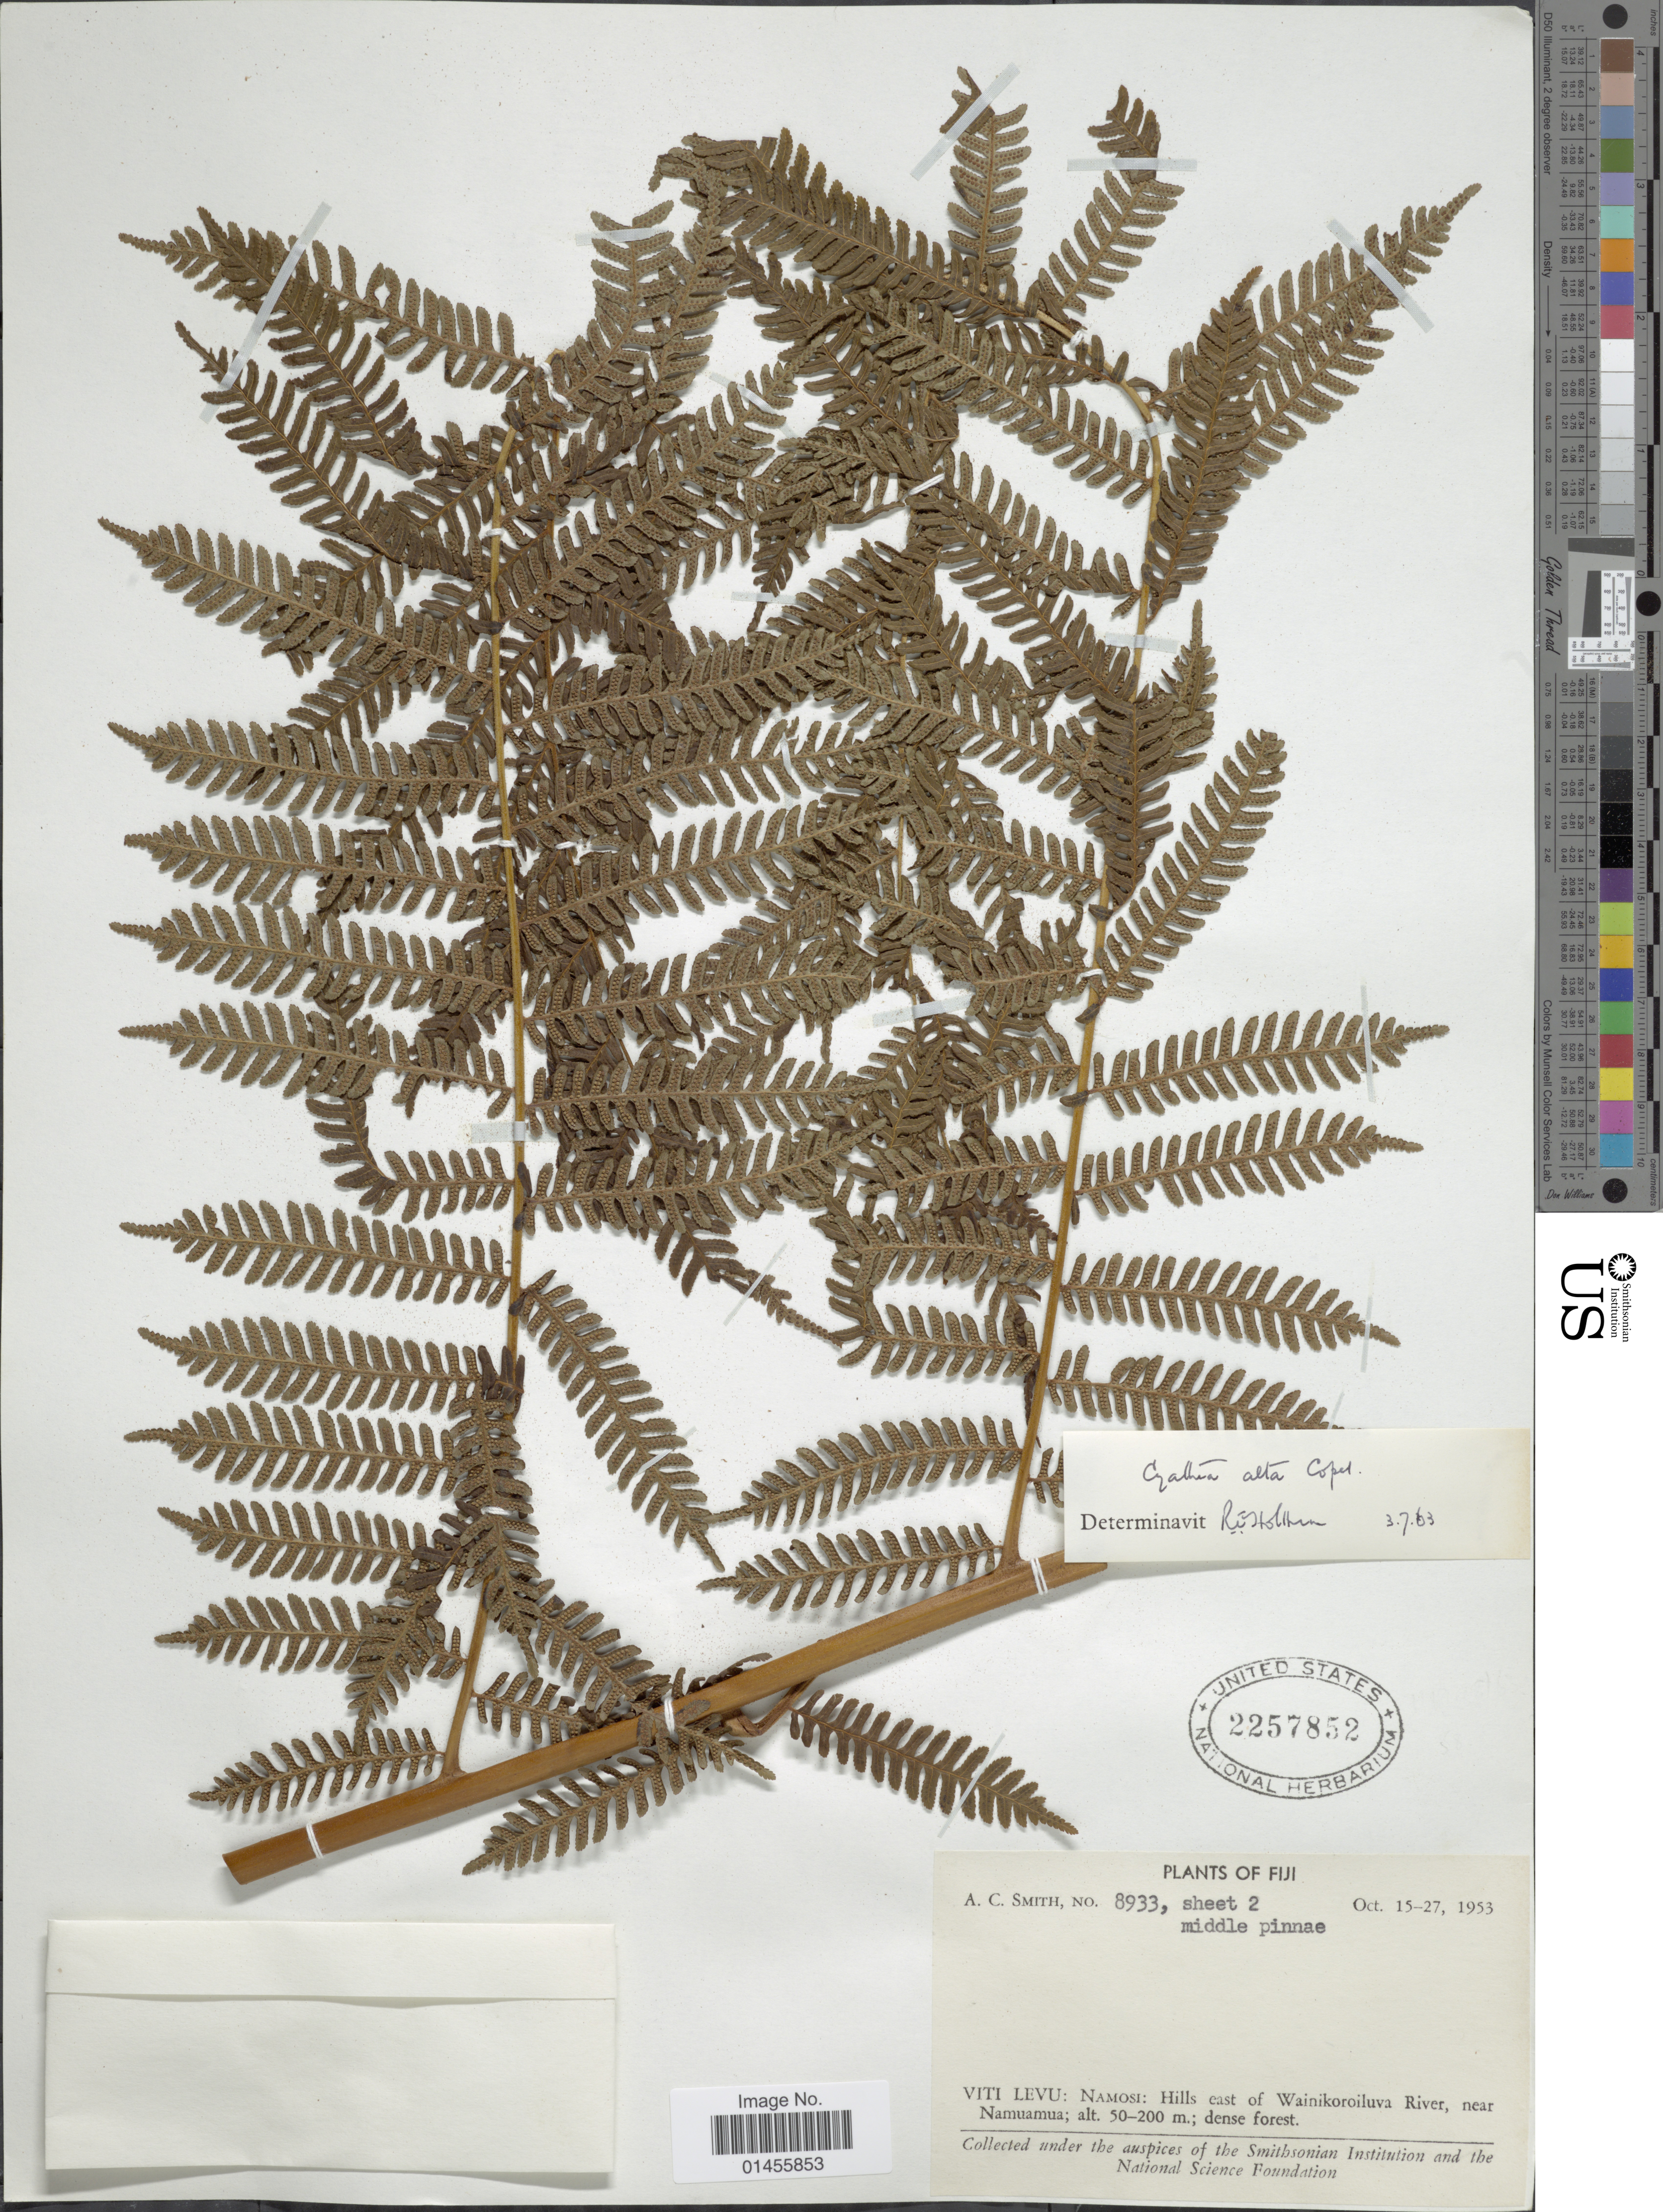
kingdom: Plantae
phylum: Tracheophyta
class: Polypodiopsida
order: Cyatheales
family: Cyatheaceae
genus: Alsophila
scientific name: Alsophila alta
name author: (Copel.) R.M. Tryon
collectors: A. C. Smith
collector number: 8933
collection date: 1953-10-15/1953-10-27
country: Fiji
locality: Viti Levu: Namosi: Hills east of Wainikoroiluva River, near Namuamua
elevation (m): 50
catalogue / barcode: US 2257852